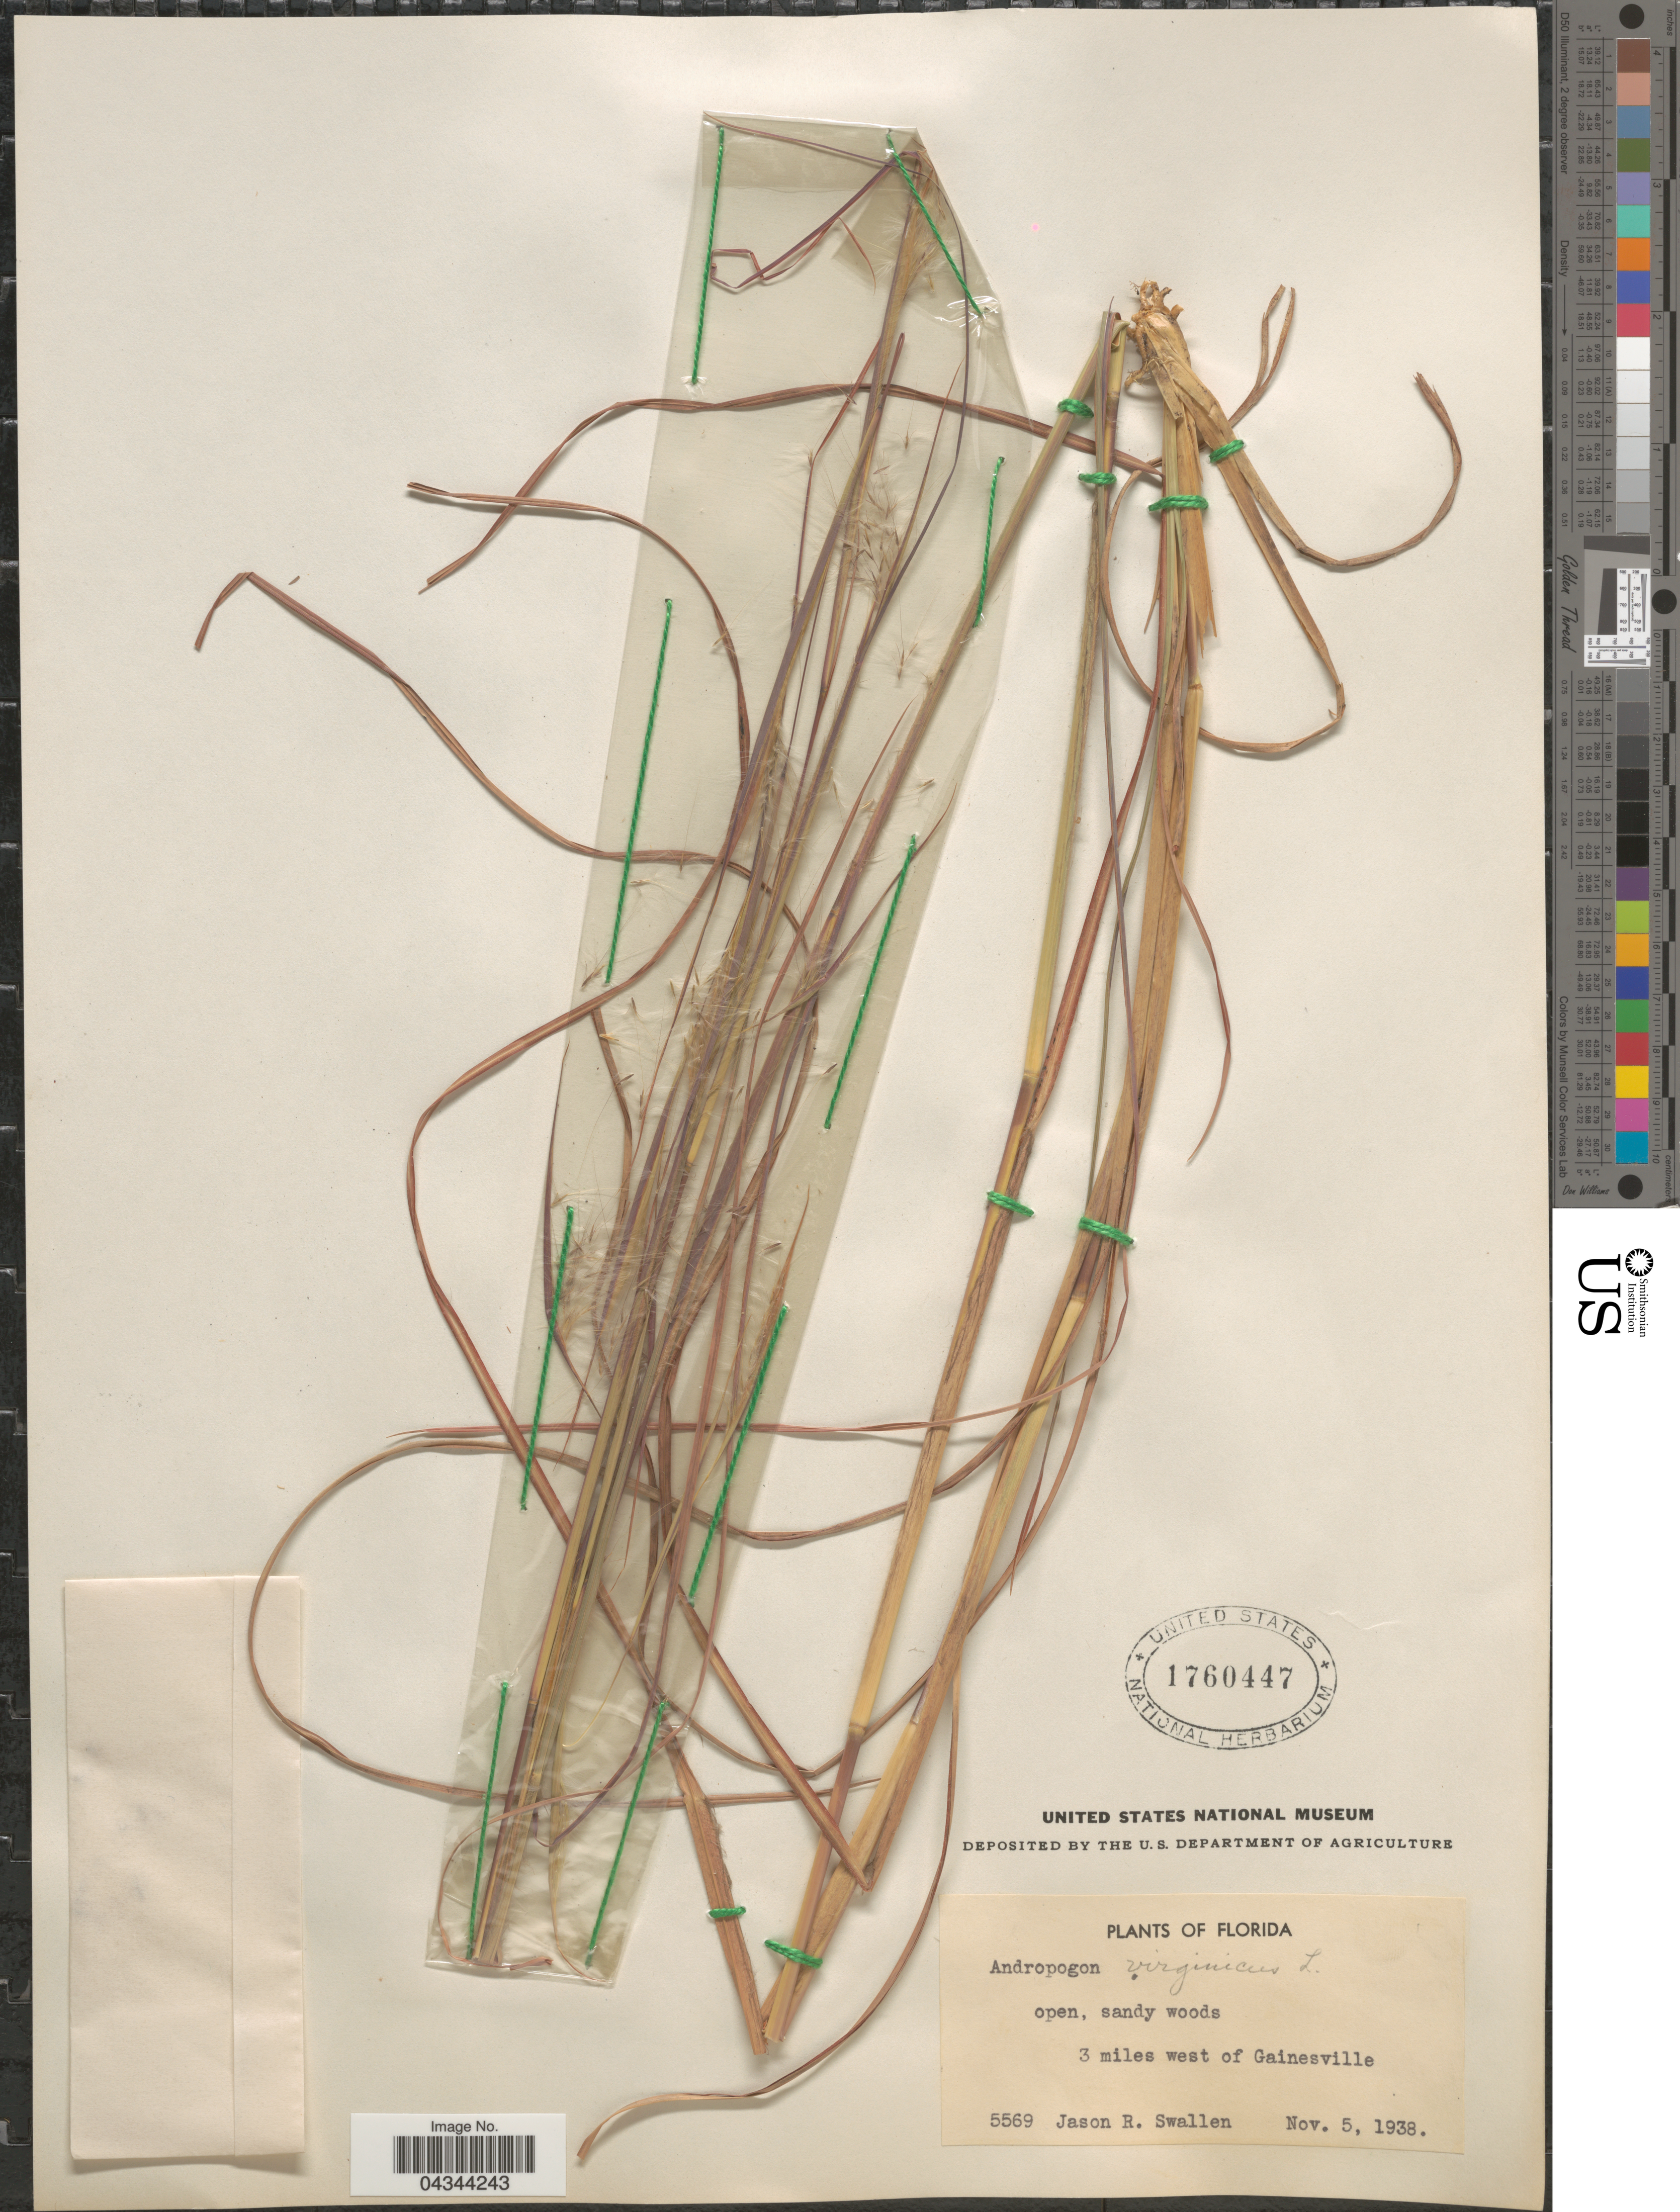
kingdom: Plantae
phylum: Tracheophyta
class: Liliopsida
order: Poales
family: Poaceae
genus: Andropogon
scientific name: Andropogon virginicus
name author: L.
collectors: J. R. Swallen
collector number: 5569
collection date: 1938-11-05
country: United States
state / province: Florida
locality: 3 miles west of Gainesville.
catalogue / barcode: US 1760447